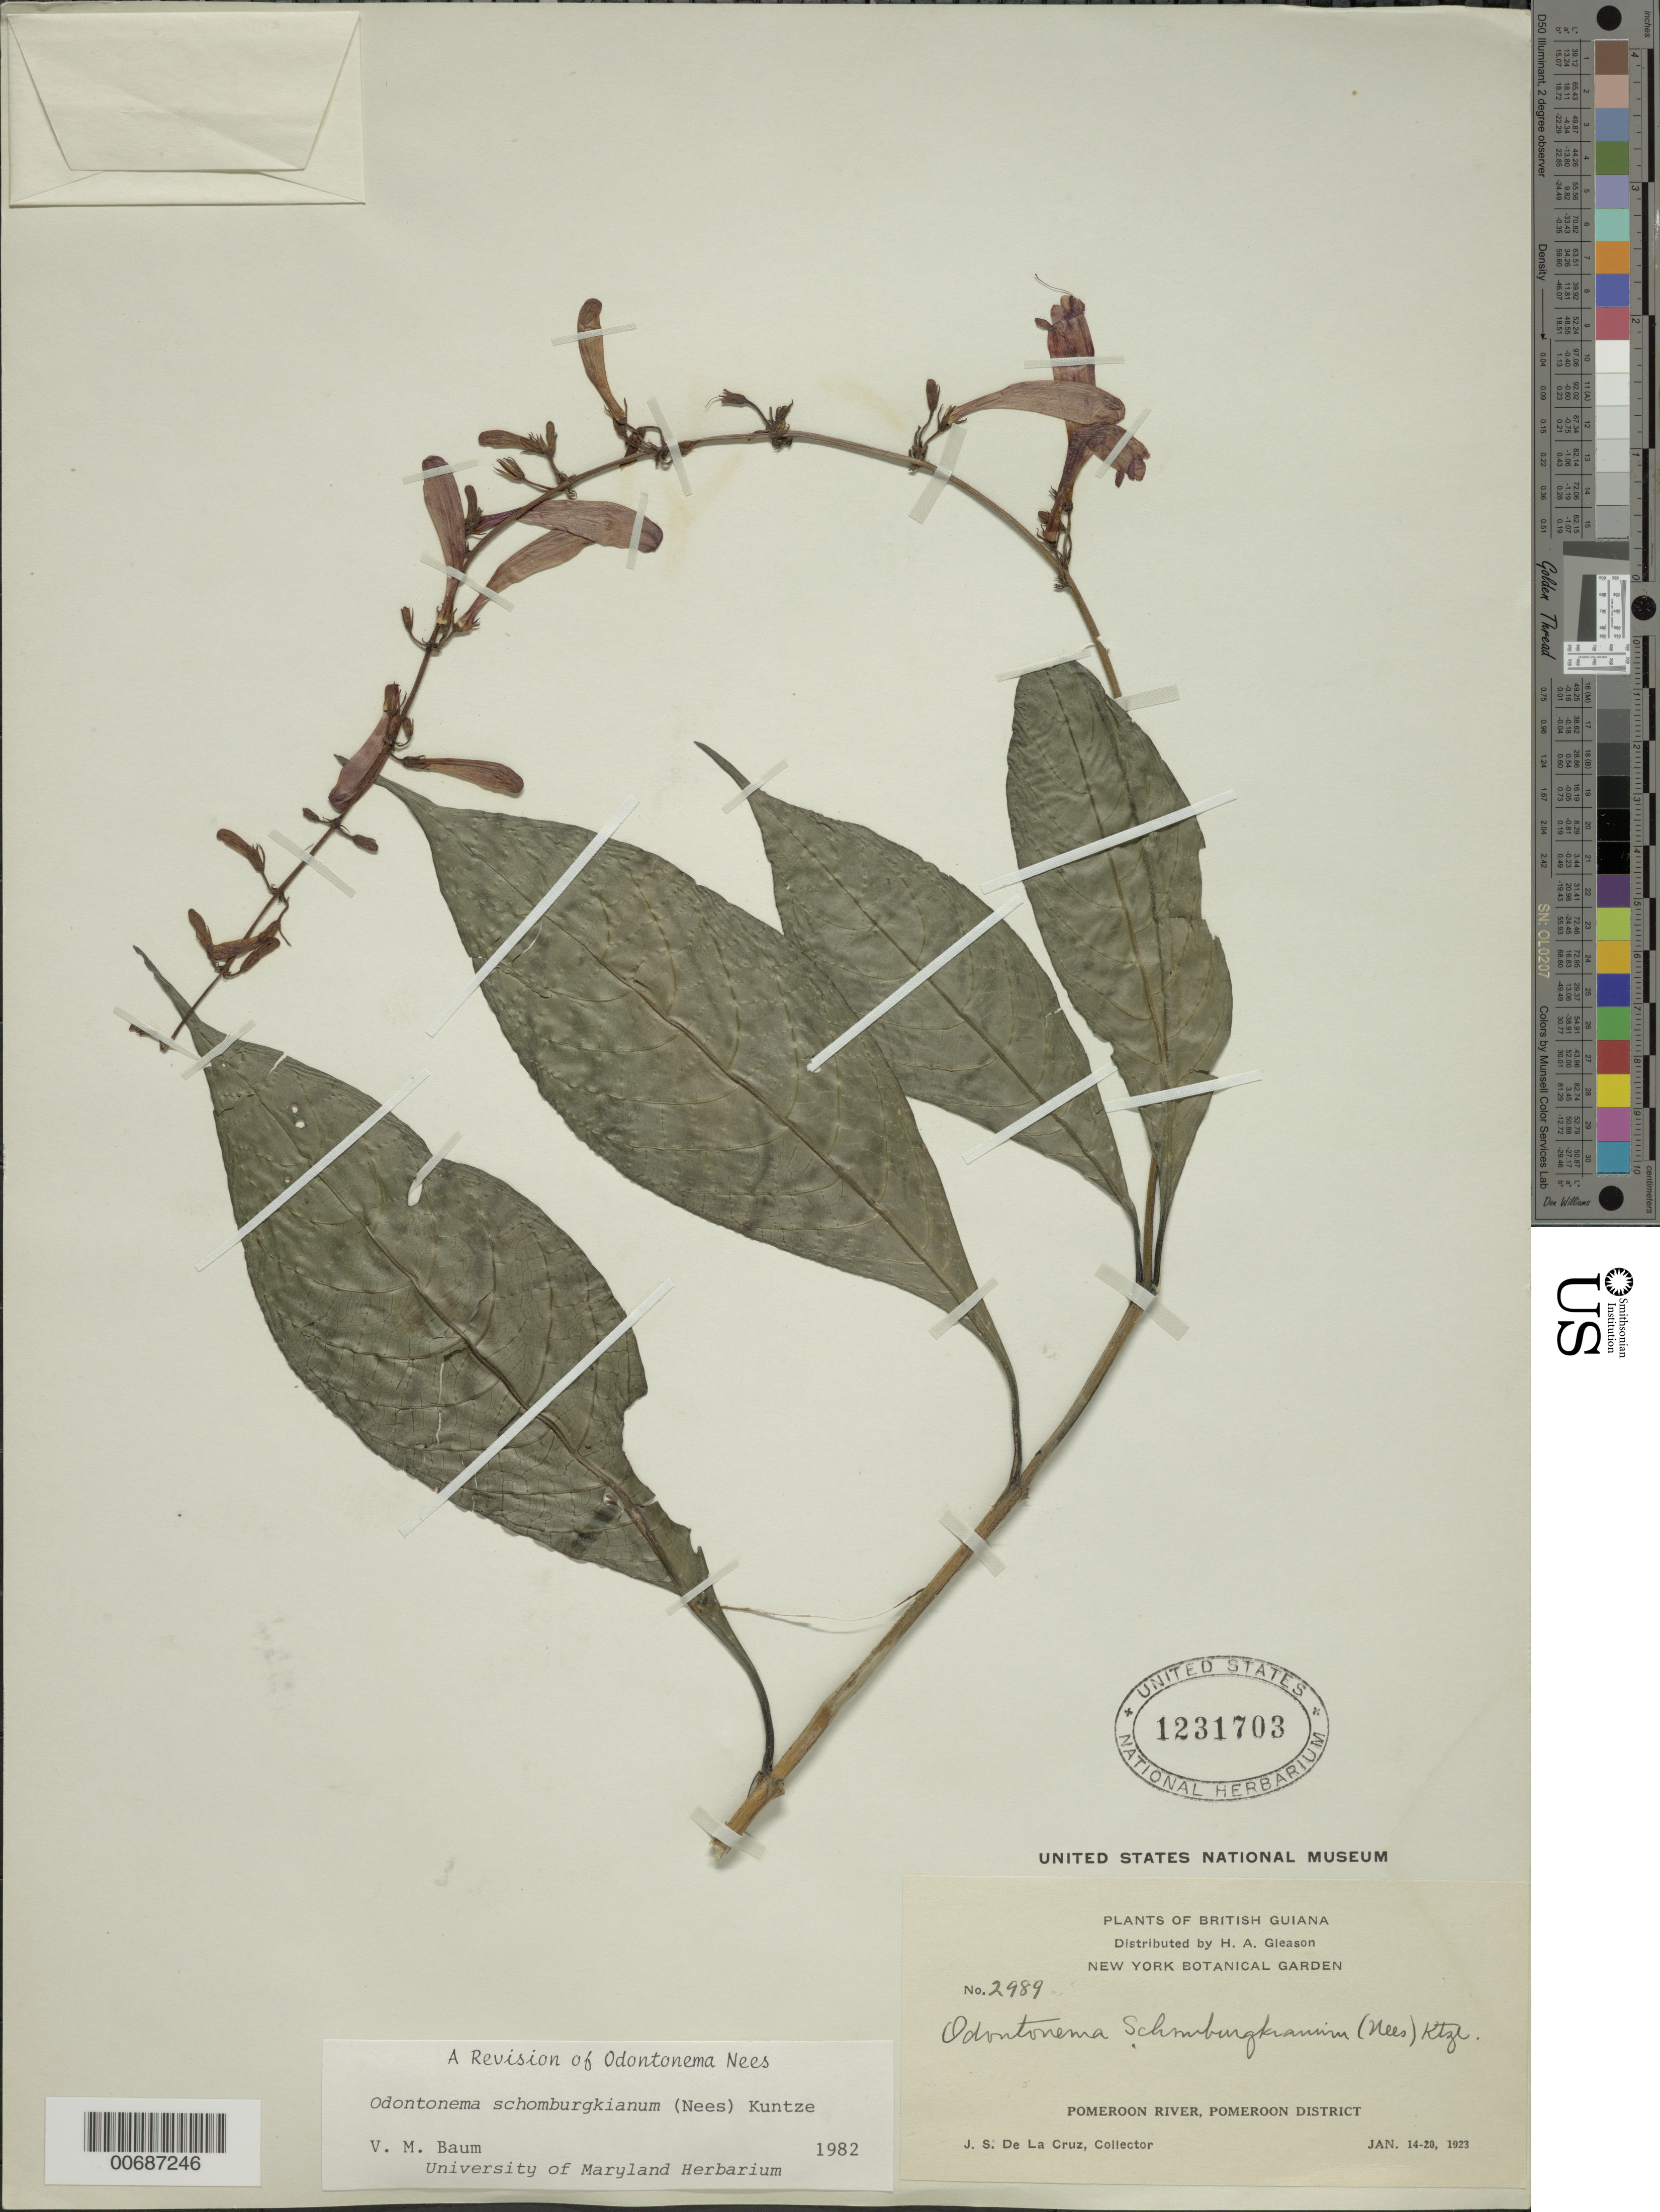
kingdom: Plantae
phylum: Tracheophyta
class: Magnoliopsida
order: Lamiales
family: Acanthaceae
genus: Odontonema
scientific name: Odontonema schomburgkianum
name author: (Nees) Kuntze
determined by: Baum, V. M.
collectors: J. S. de la Cruz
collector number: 2989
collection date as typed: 14-Jan-23 to 20-Jan-23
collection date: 1923-01-14/1923-01-20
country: Guyana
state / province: Pomeroon-Supenaam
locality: Pomeroon R.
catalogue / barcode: US 1231703